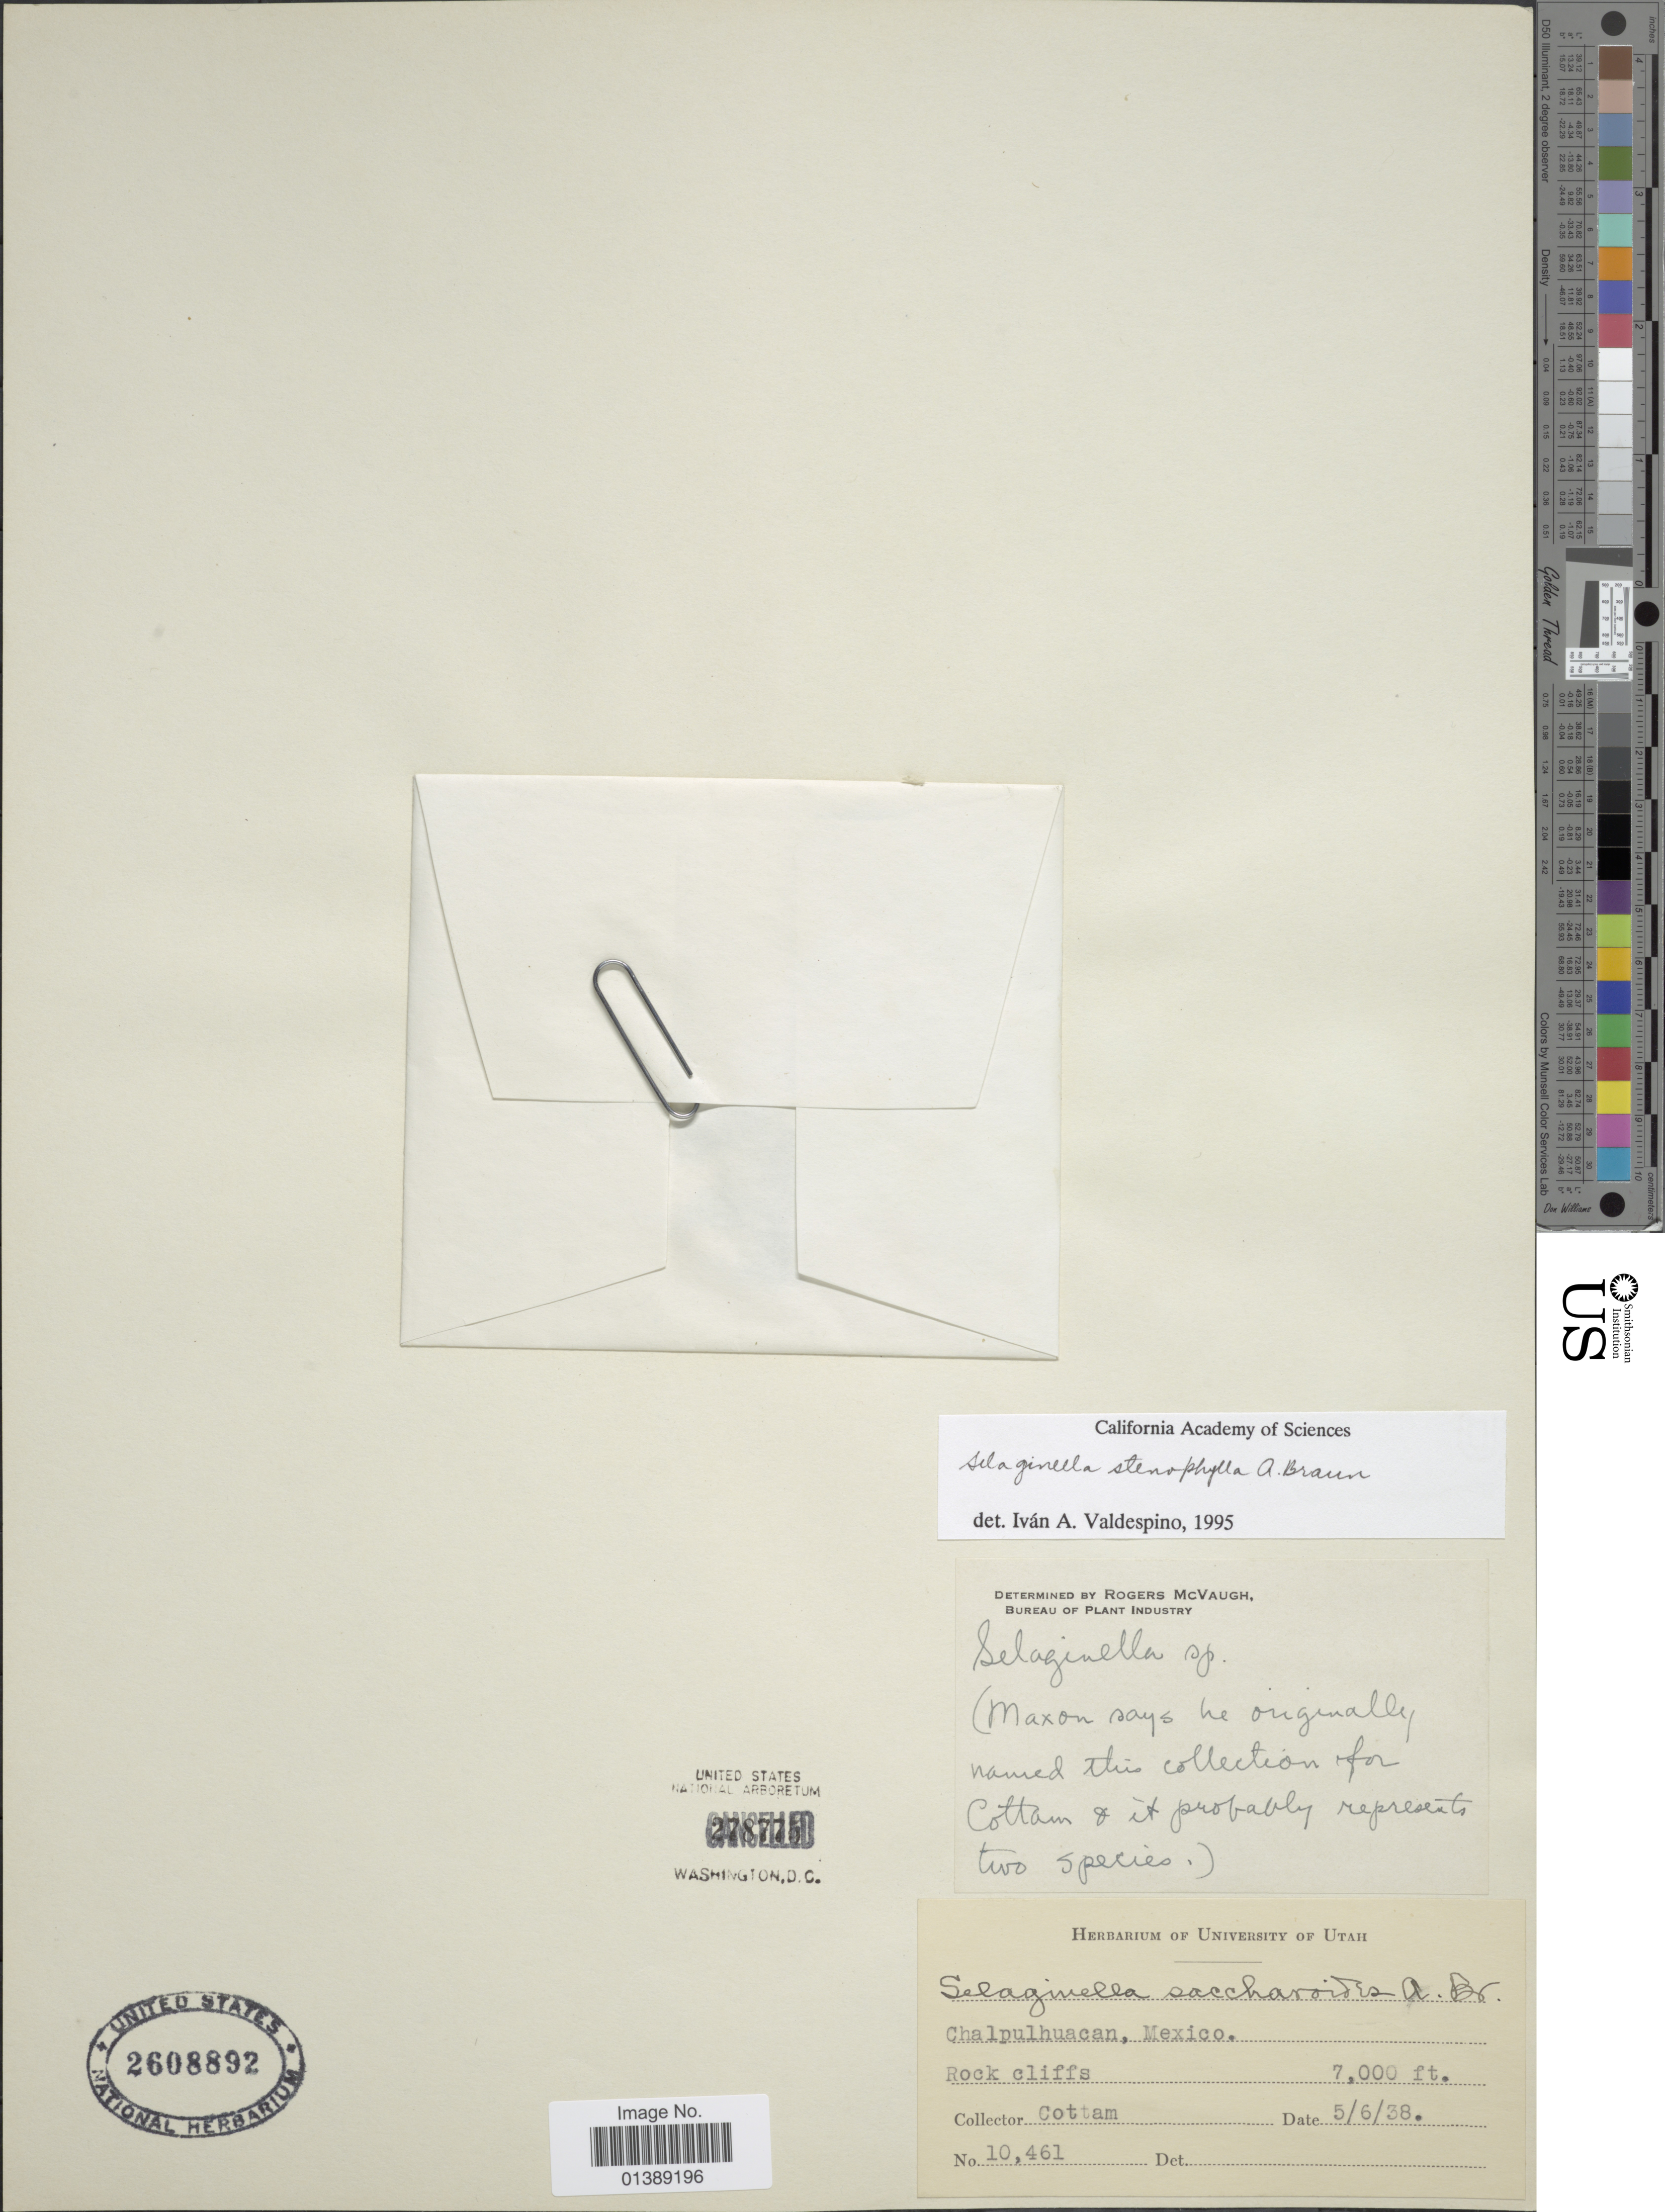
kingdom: Plantae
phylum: Tracheophyta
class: Lycopodiopsida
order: Selaginellales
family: Selaginellaceae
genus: Selaginella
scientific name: Selaginella stenophylla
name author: A. Braun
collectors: Cottam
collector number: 10461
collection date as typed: Transcribed d/m/y: 5/6/38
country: Mexico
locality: Chalpulhuacan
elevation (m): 2134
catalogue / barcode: US 2608892